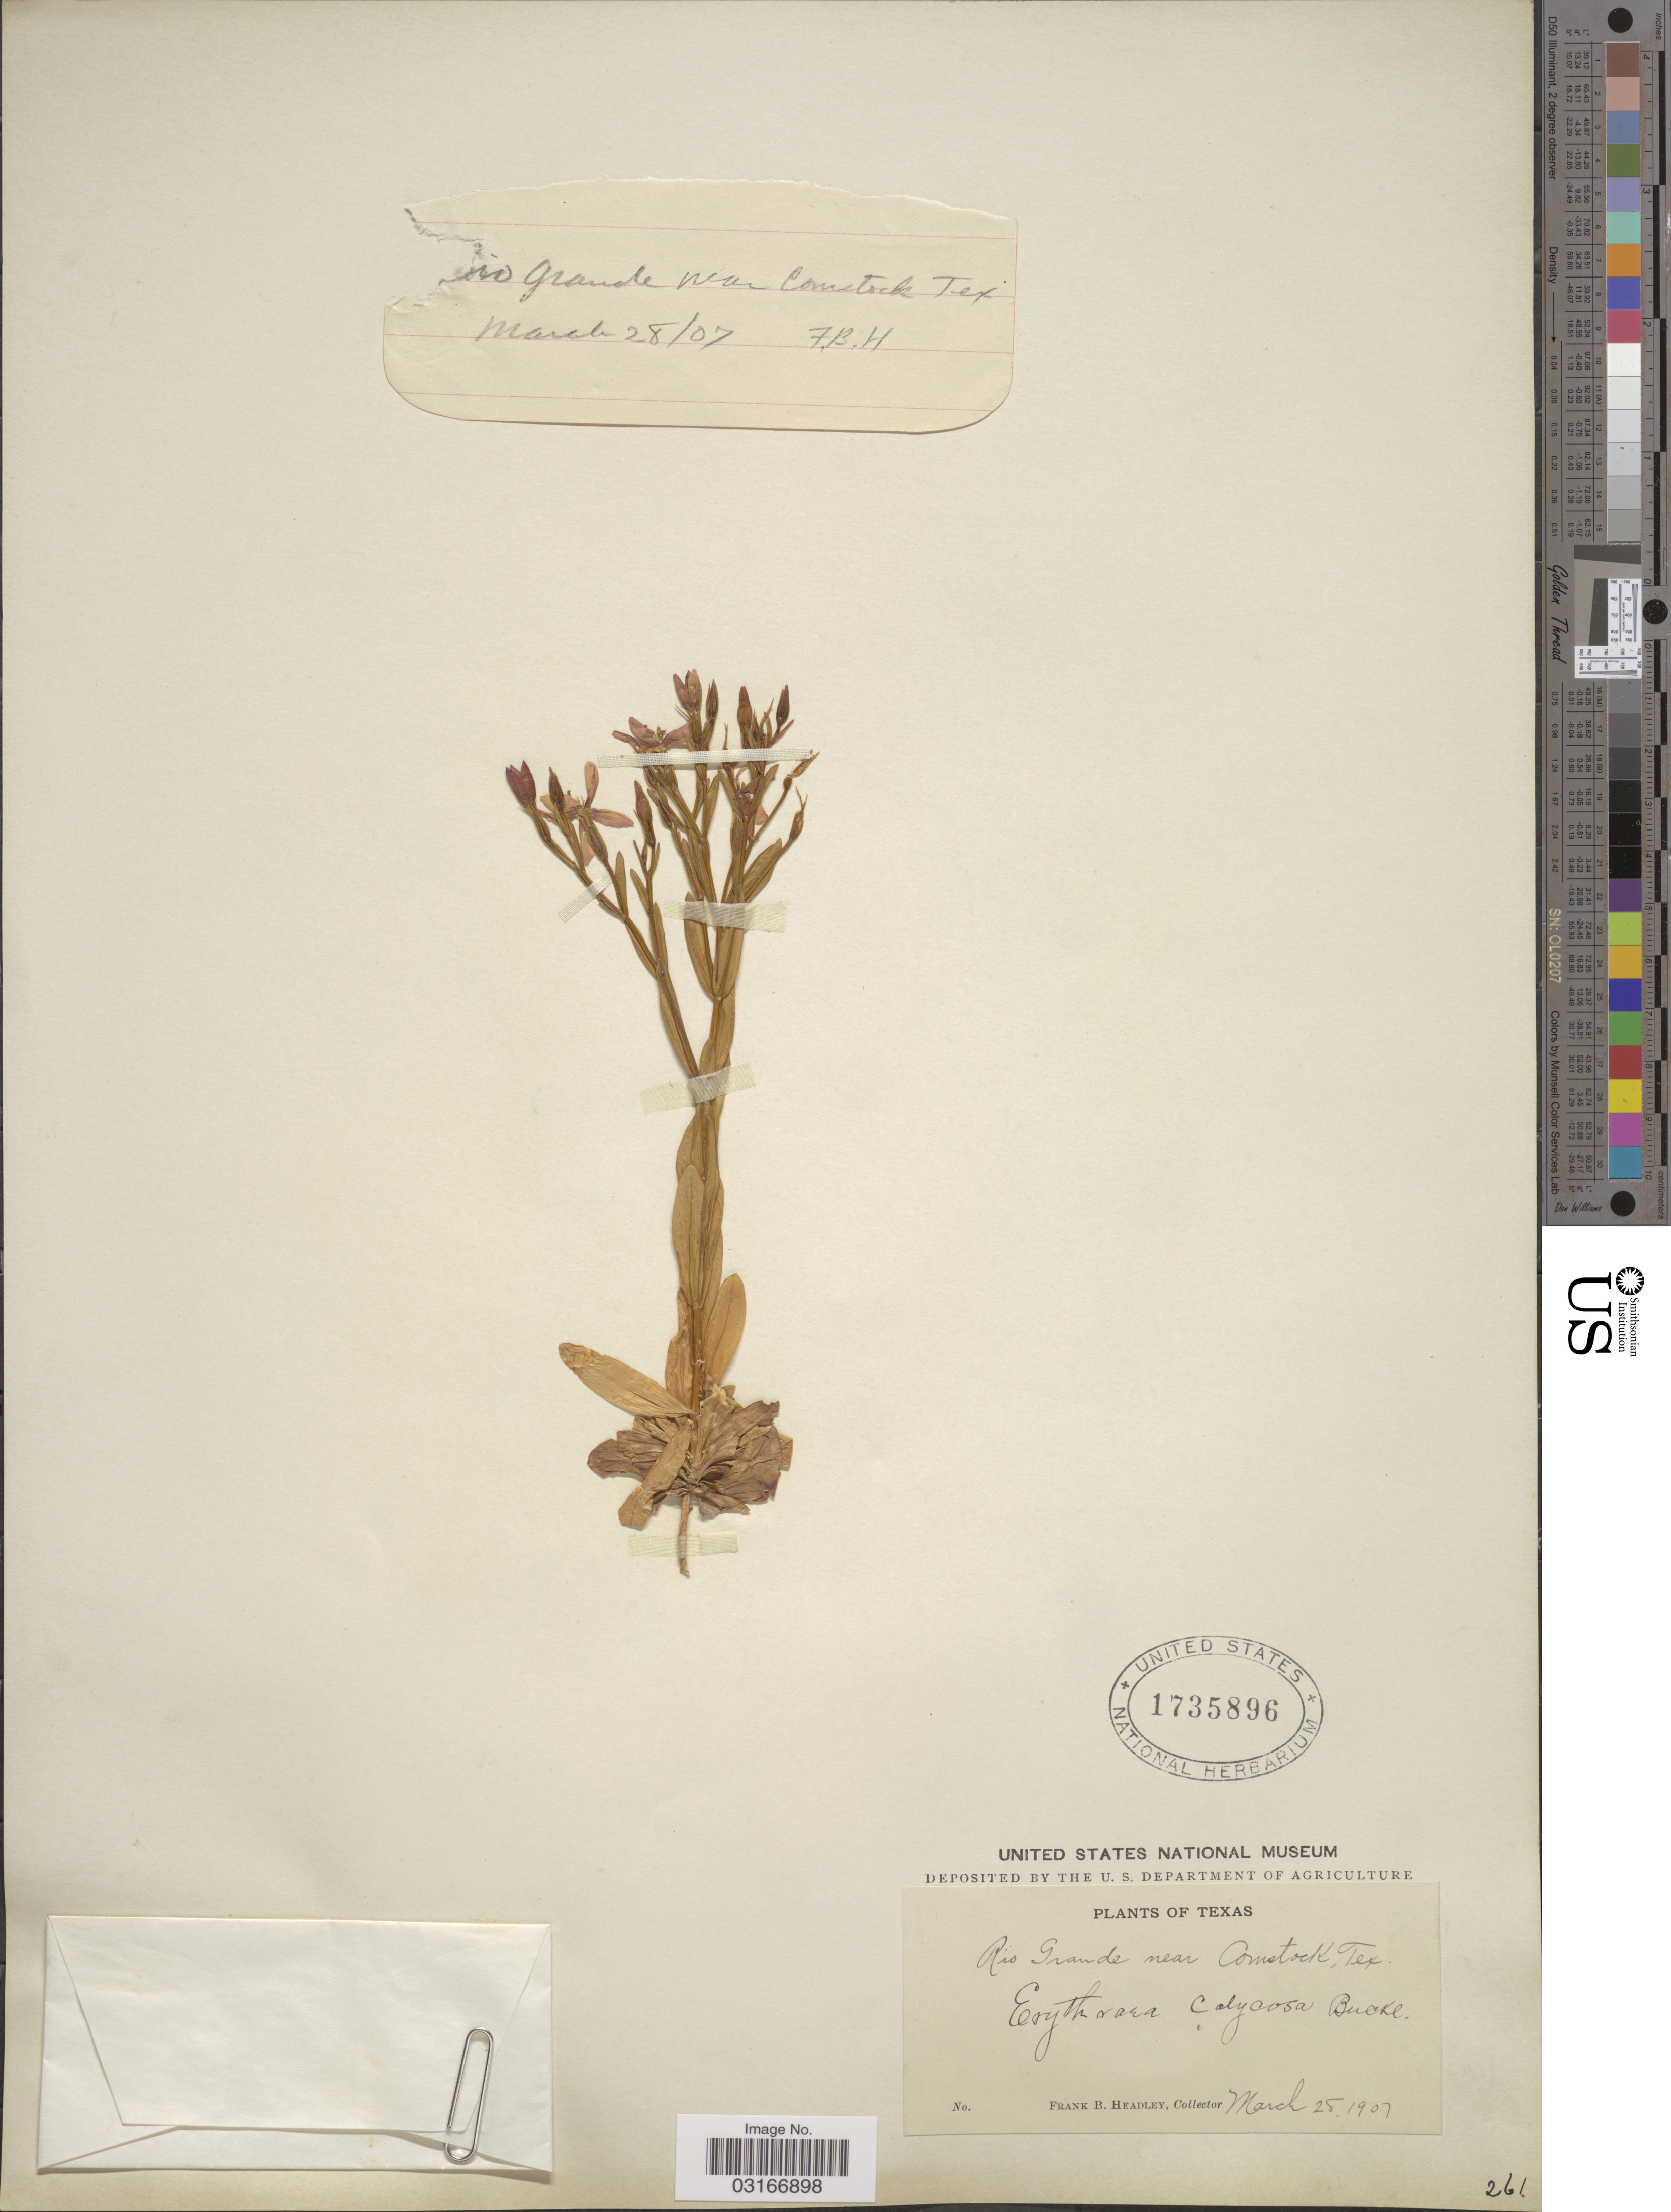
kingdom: Plantae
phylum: Tracheophyta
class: Magnoliopsida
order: Gentianales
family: Gentianaceae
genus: Centaurium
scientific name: Centaurium calycosum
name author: (Buckley) Buckley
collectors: F. B. Headley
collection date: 1907-03-28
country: United States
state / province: Texas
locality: Rio Grande near Comstock.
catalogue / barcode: US 1735896